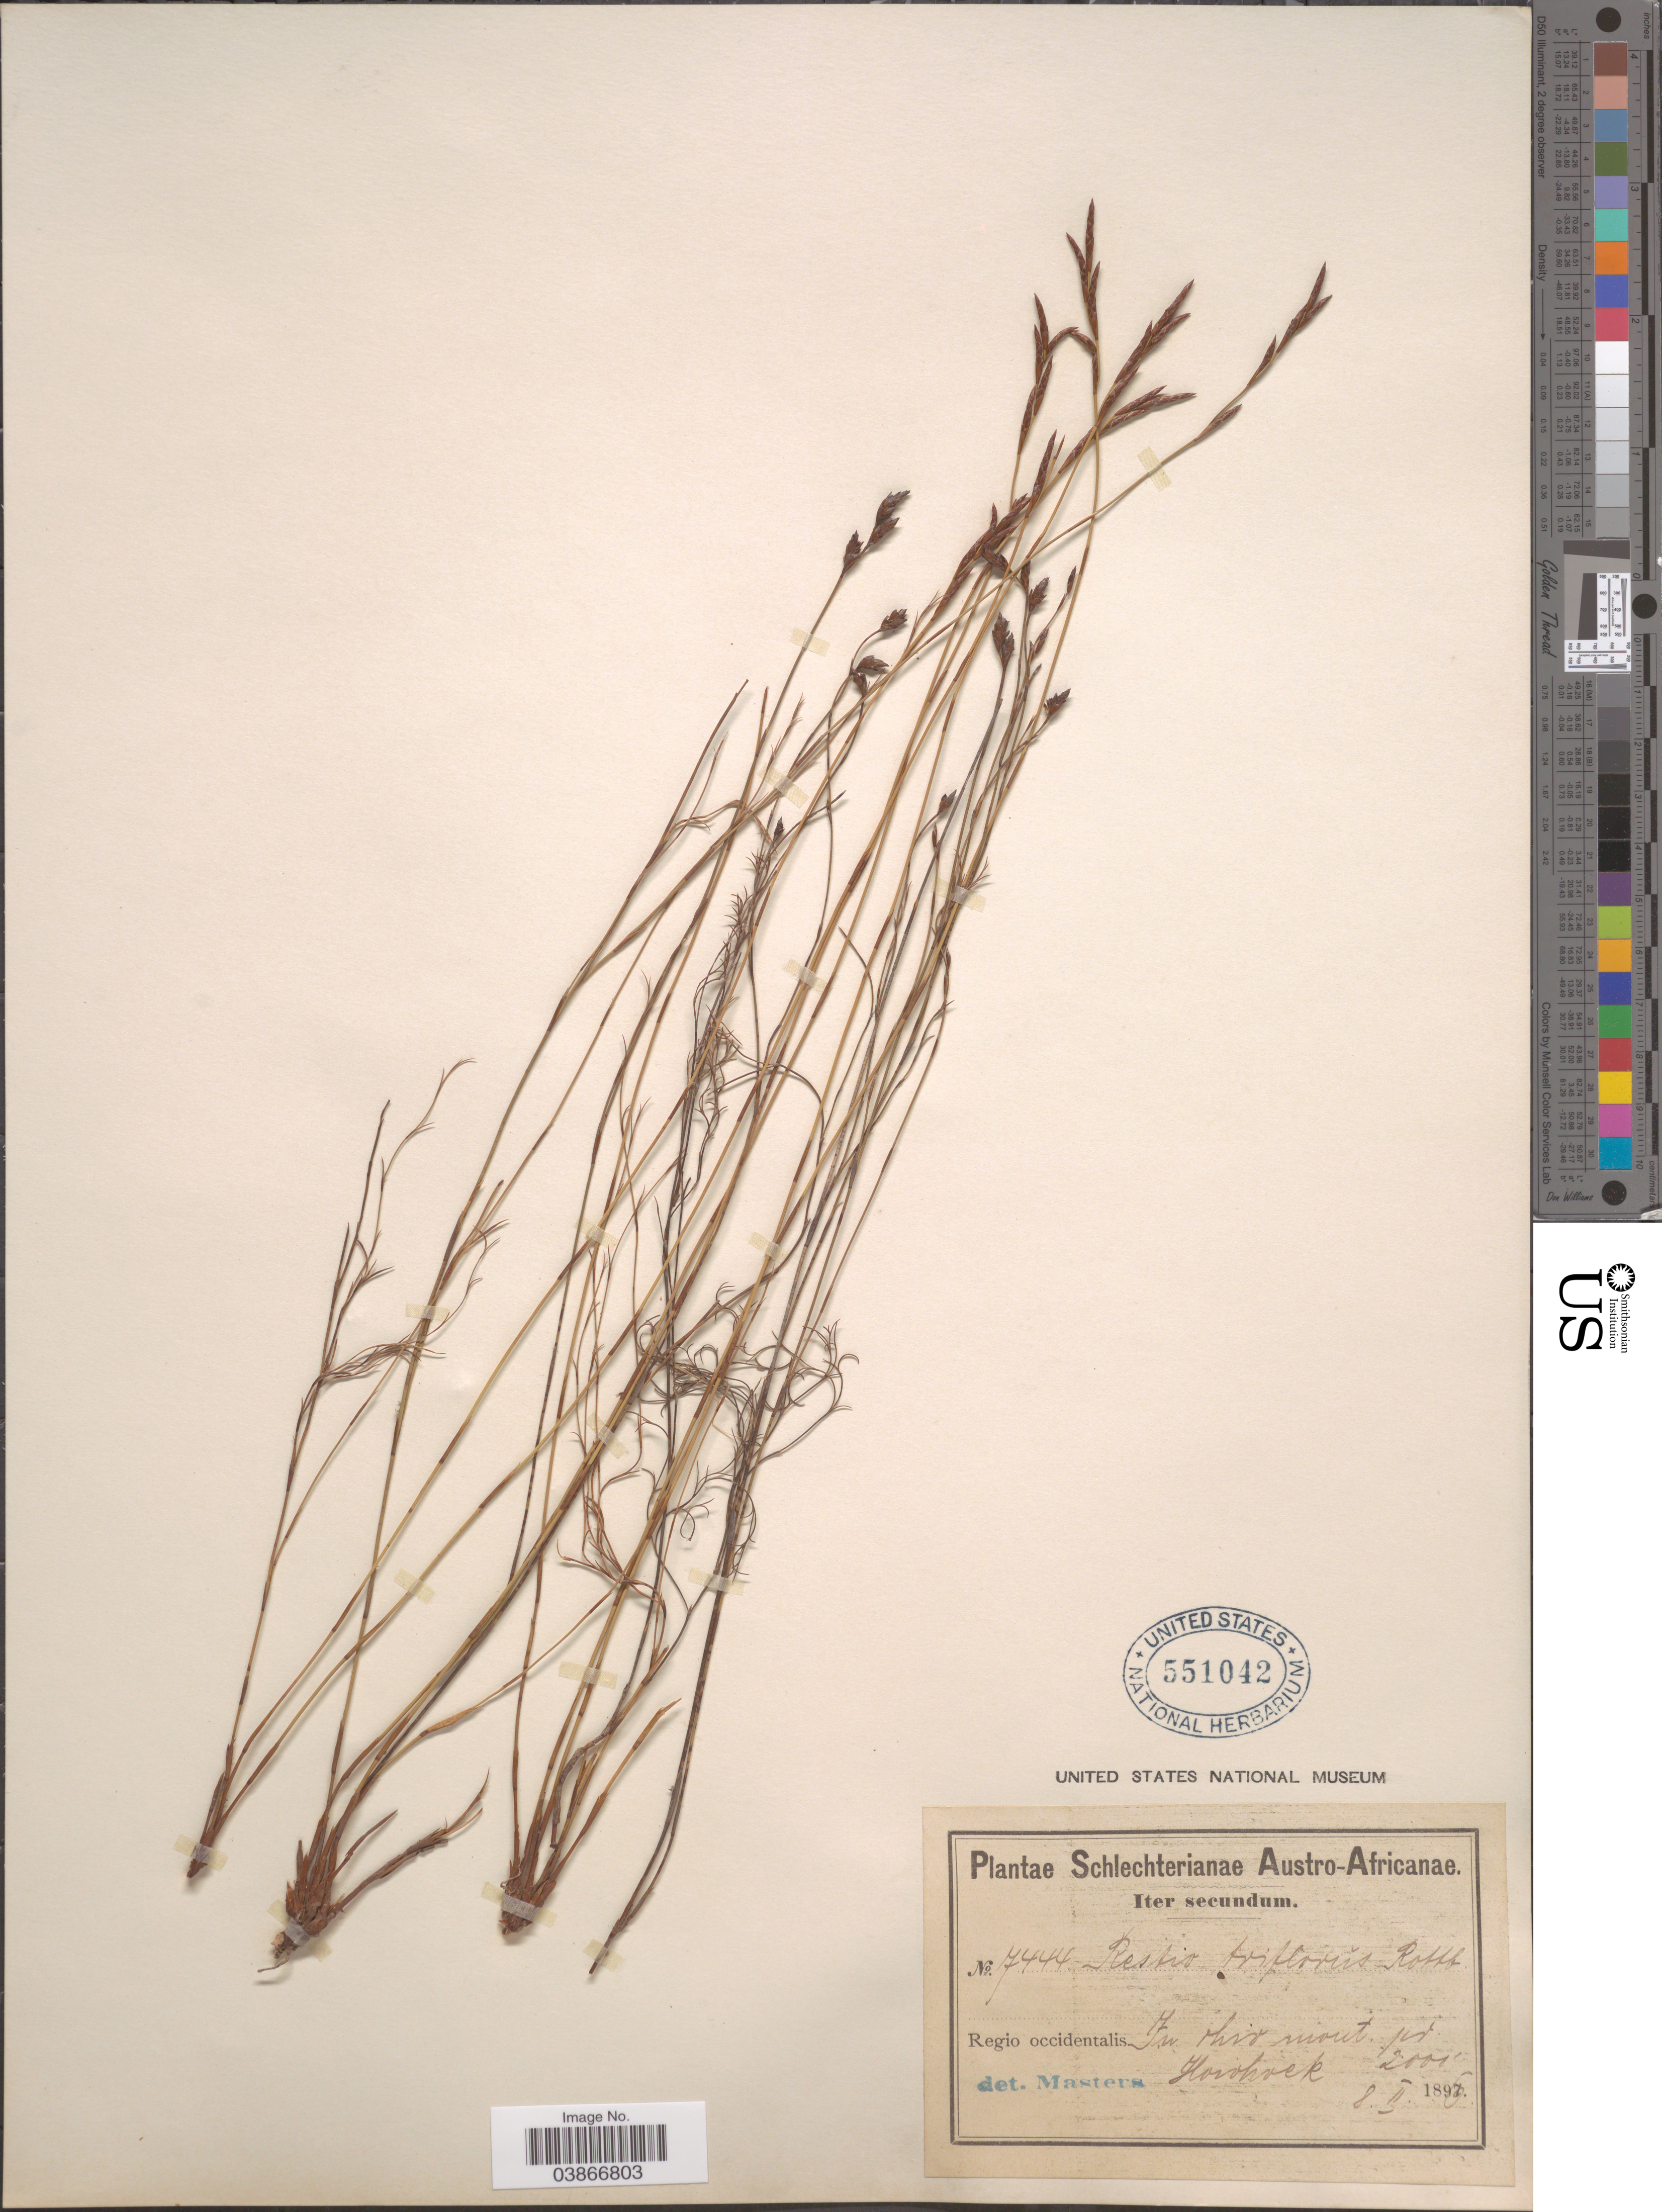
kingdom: Plantae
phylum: Tracheophyta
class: Liliopsida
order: Poales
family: Restionaceae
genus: Restio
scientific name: Restio triflorus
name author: Rottb.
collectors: Schlechter, --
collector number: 7444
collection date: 1896-02-08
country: South Africa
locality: Austro-Africanae. Regio occidentalis In this mont. pr. Howhoek. [Houw Hoek]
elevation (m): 610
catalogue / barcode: US 551042